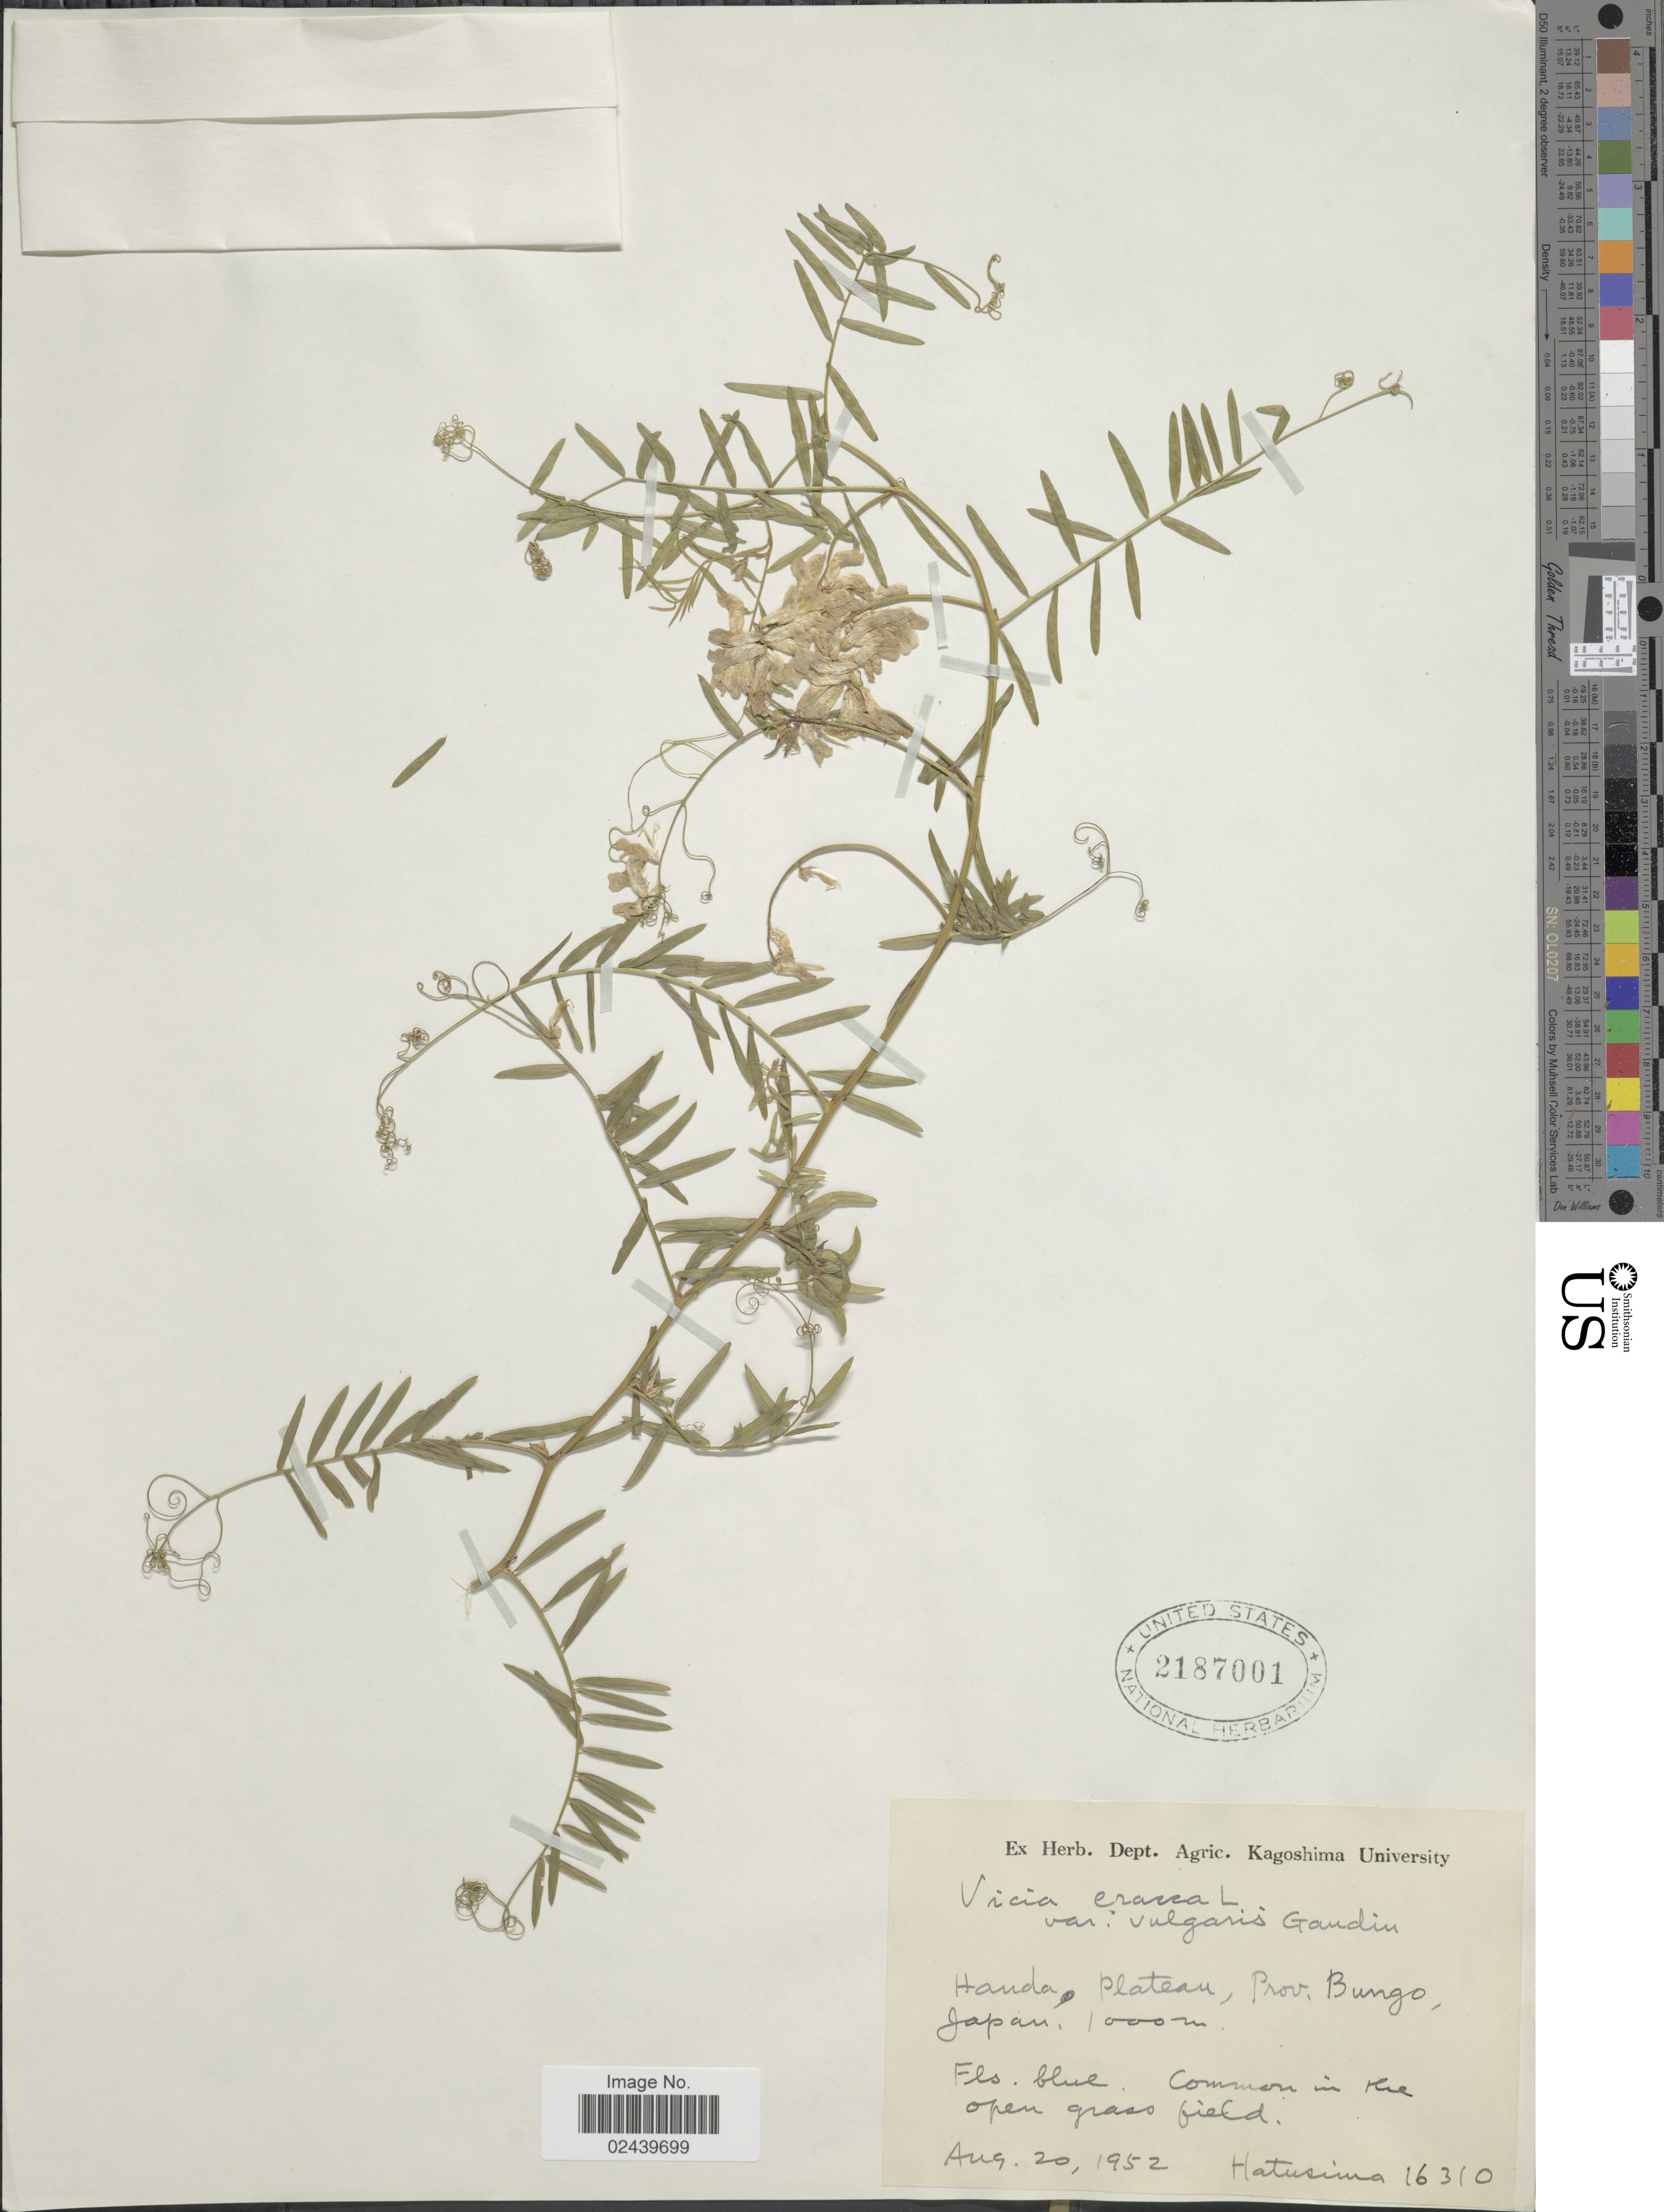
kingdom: Plantae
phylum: Tracheophyta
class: Magnoliopsida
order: Fabales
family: Fabaceae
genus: Vicia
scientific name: Vicia cracca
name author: L.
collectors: -. Hatusima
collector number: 16310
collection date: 1952-08-20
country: Japan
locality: Handa, Plateau, Prov. Bungo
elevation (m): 1000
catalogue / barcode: US 2187001